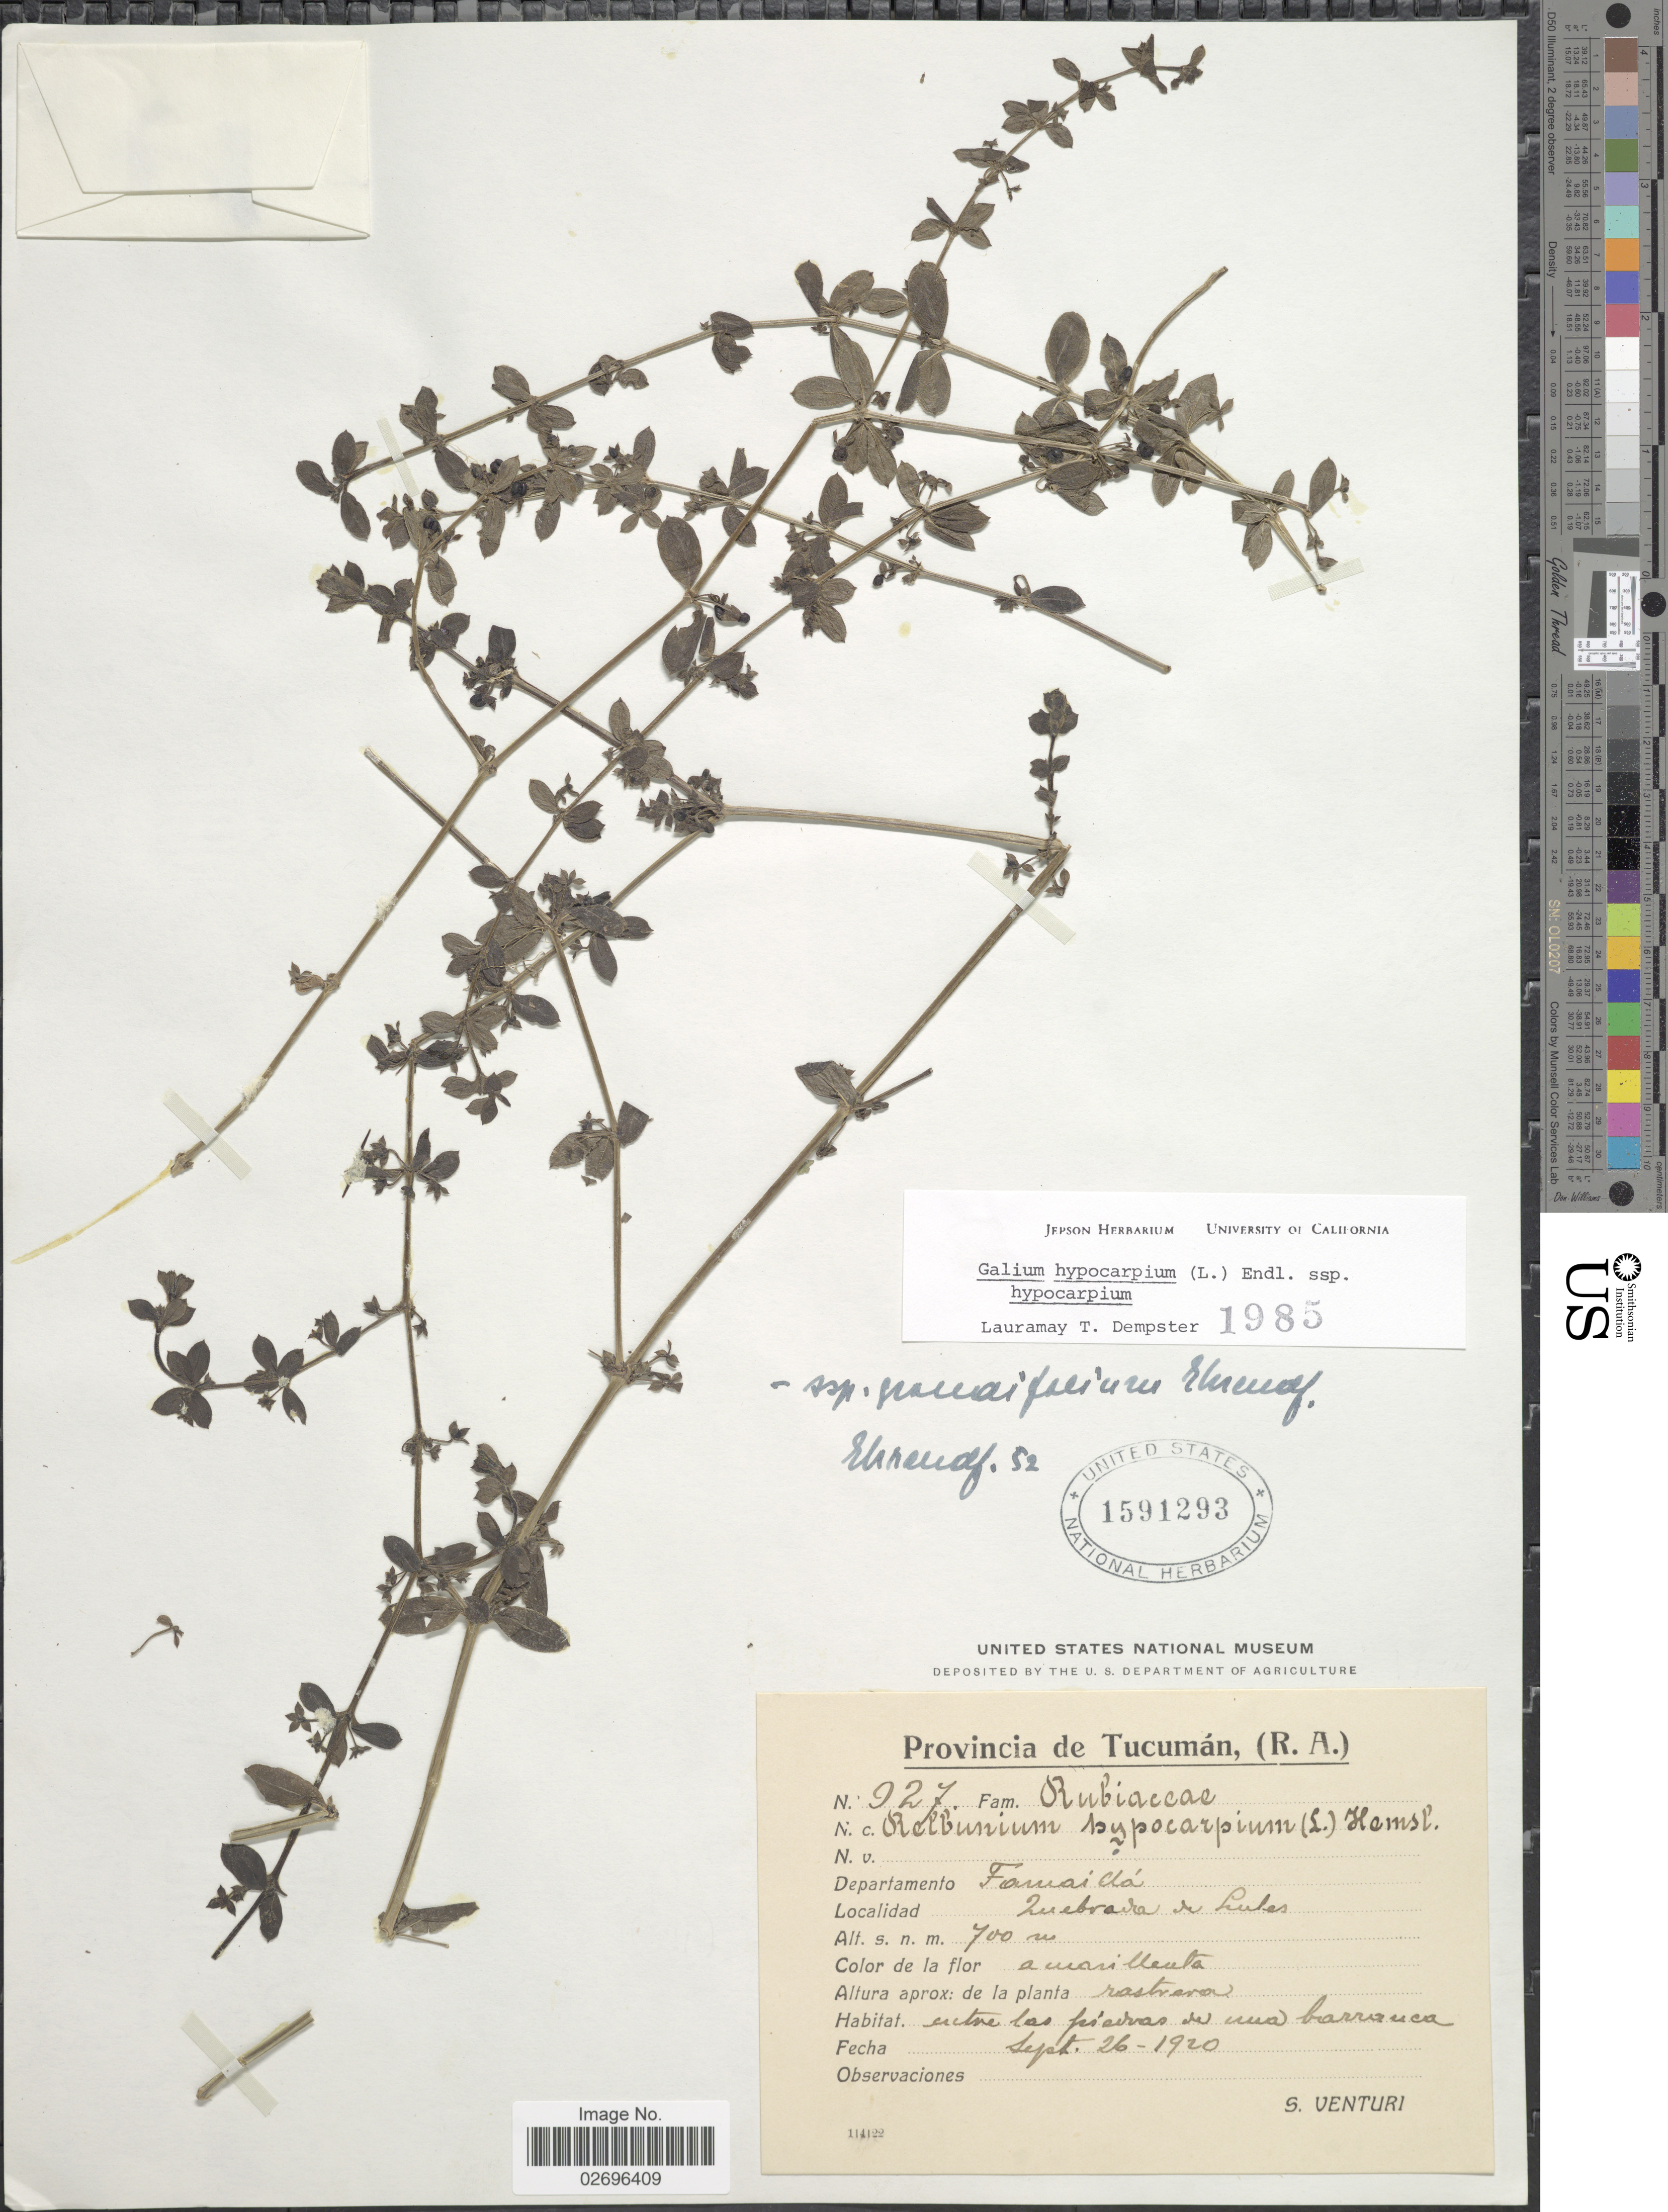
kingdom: Plantae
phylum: Tracheophyta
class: Magnoliopsida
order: Gentianales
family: Rubiaceae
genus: Galium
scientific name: Galium hypocarpium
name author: (L.) Endl. ex Griseb.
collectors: S. Venturi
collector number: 927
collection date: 1920-09-26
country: Argentina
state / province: Tucuman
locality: Provincia de Tucuman, (R.A.), Departamento Famaillá, Quebrada de Lules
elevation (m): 700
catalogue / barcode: US 1591293